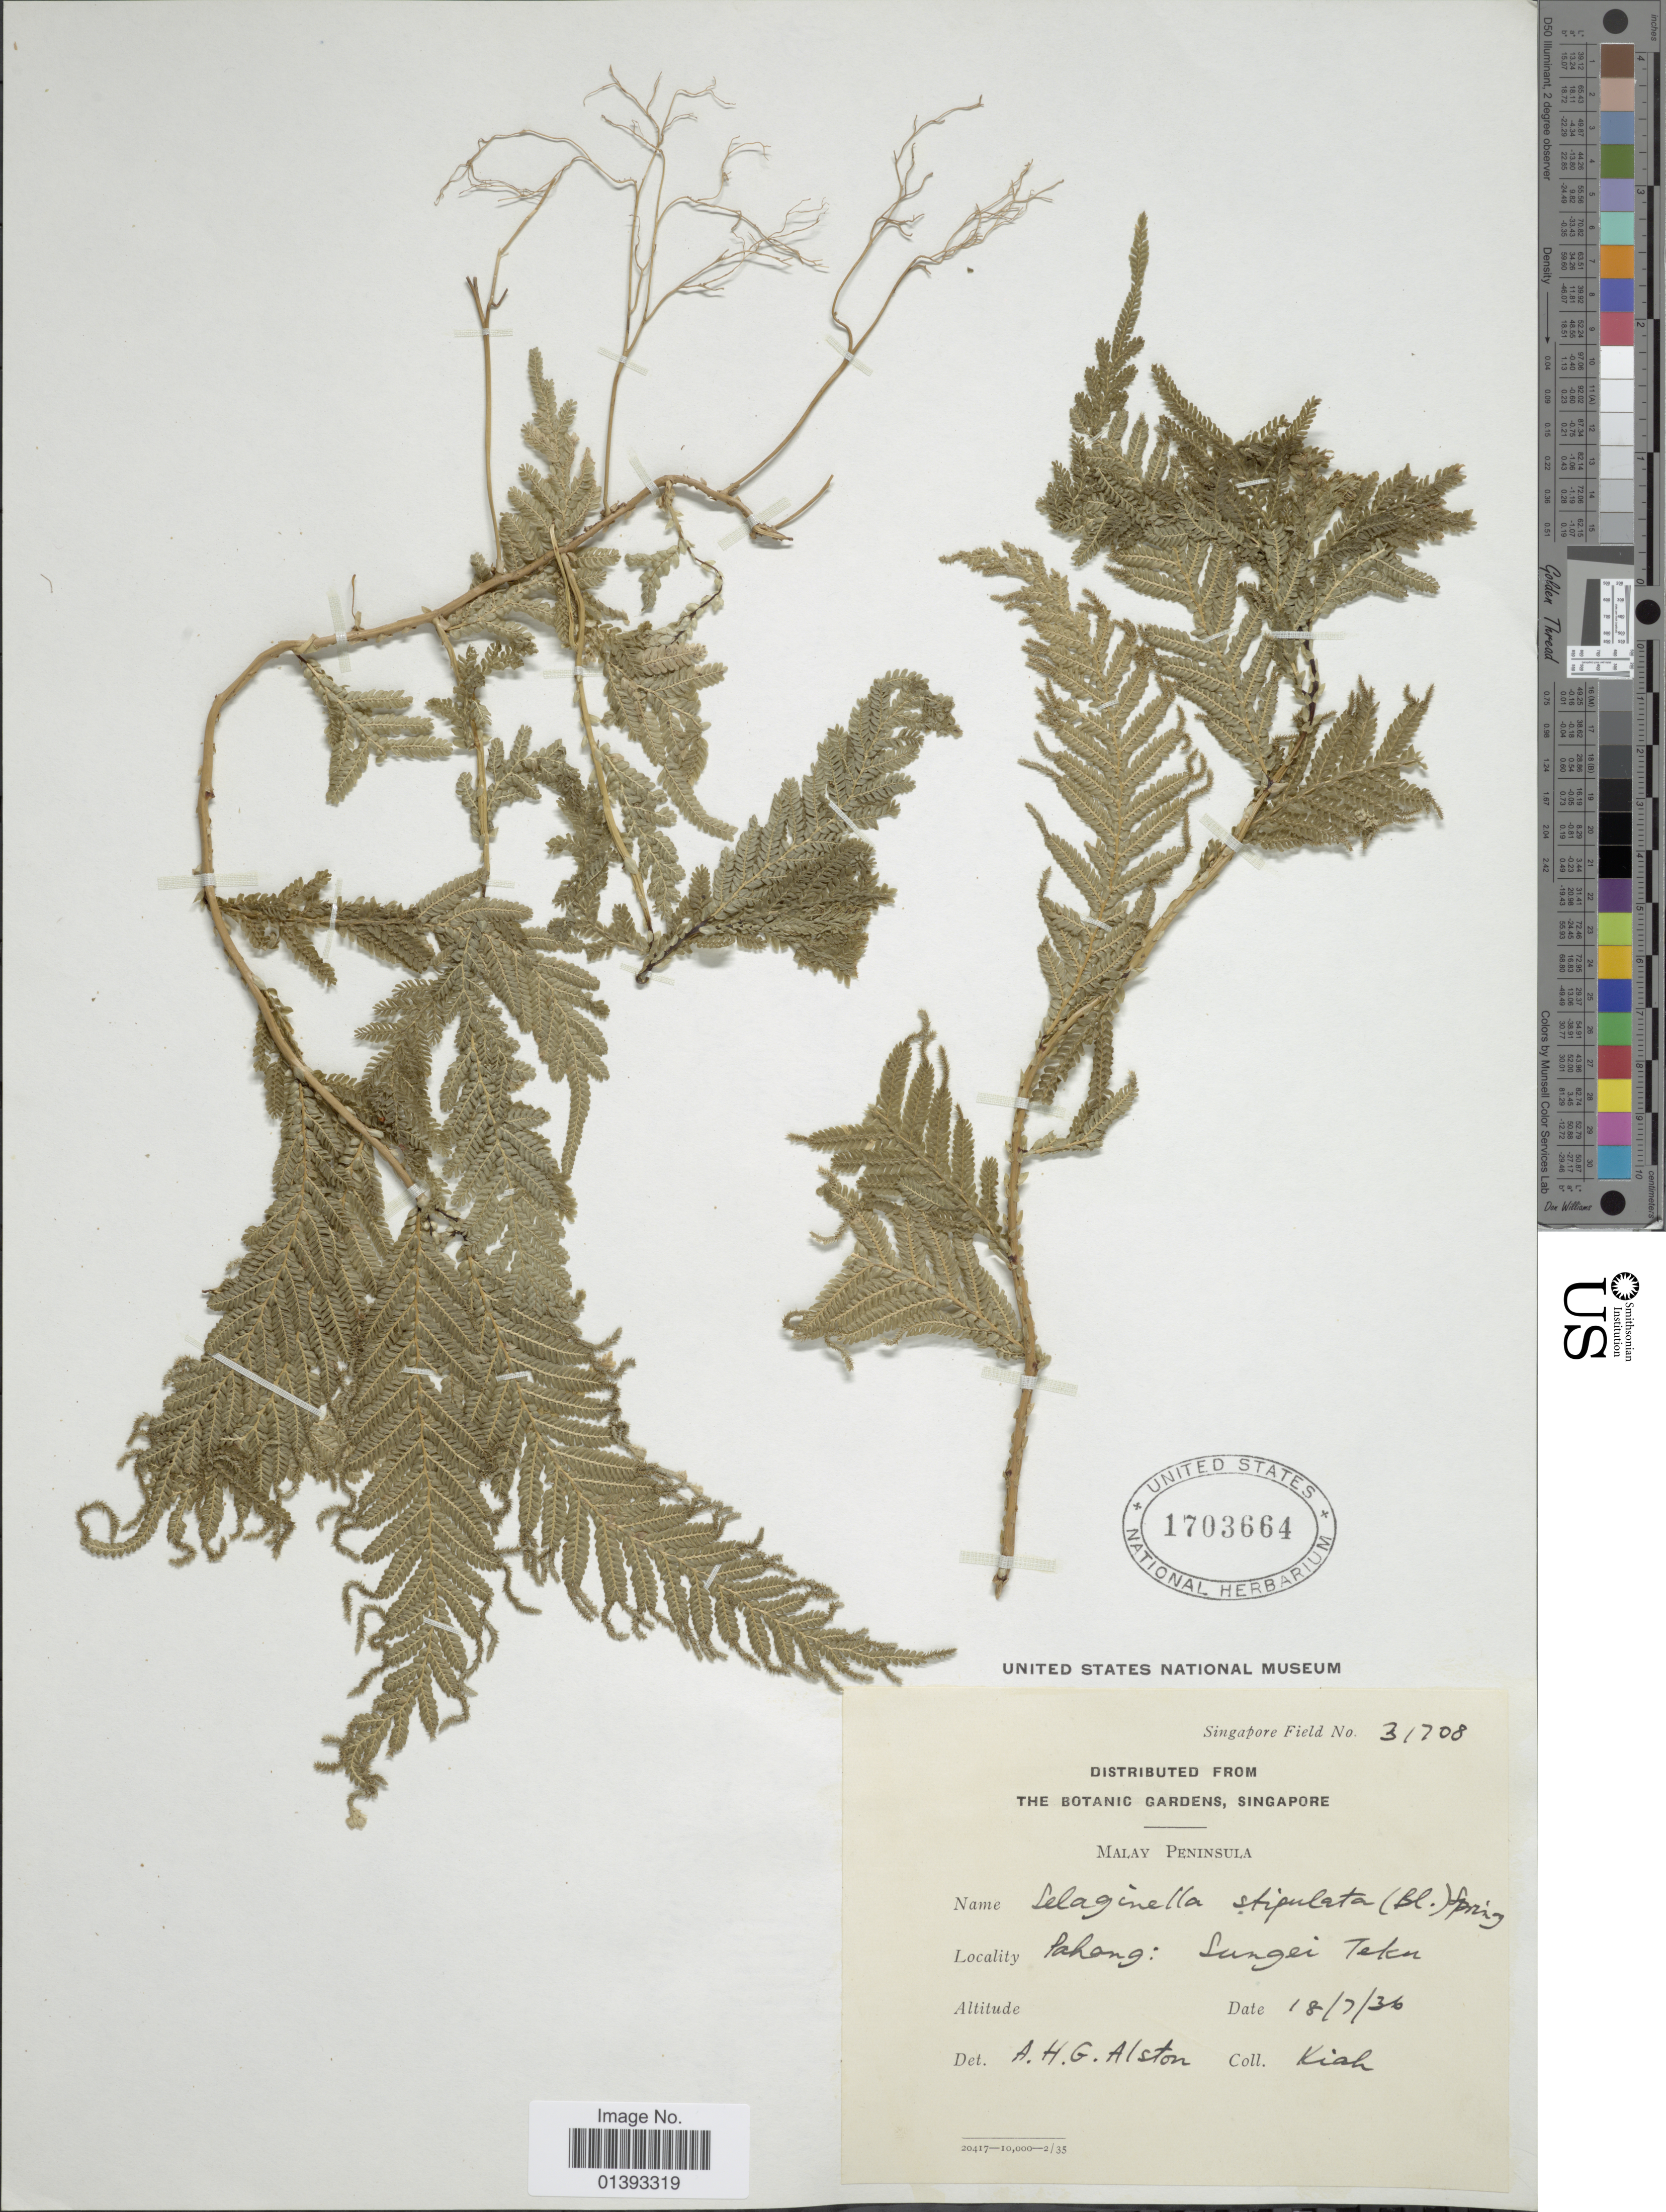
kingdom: Plantae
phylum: Tracheophyta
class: Lycopodiopsida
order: Selaginellales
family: Selaginellaceae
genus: Selaginella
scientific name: Selaginella stipulata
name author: (Blume) Spring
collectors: -. Kiah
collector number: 31708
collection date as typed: Transcribed d/m/y: 18/7/36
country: Malaysia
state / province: Pahang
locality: Sungei Teku, Malay Peninsula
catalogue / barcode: US 1703664